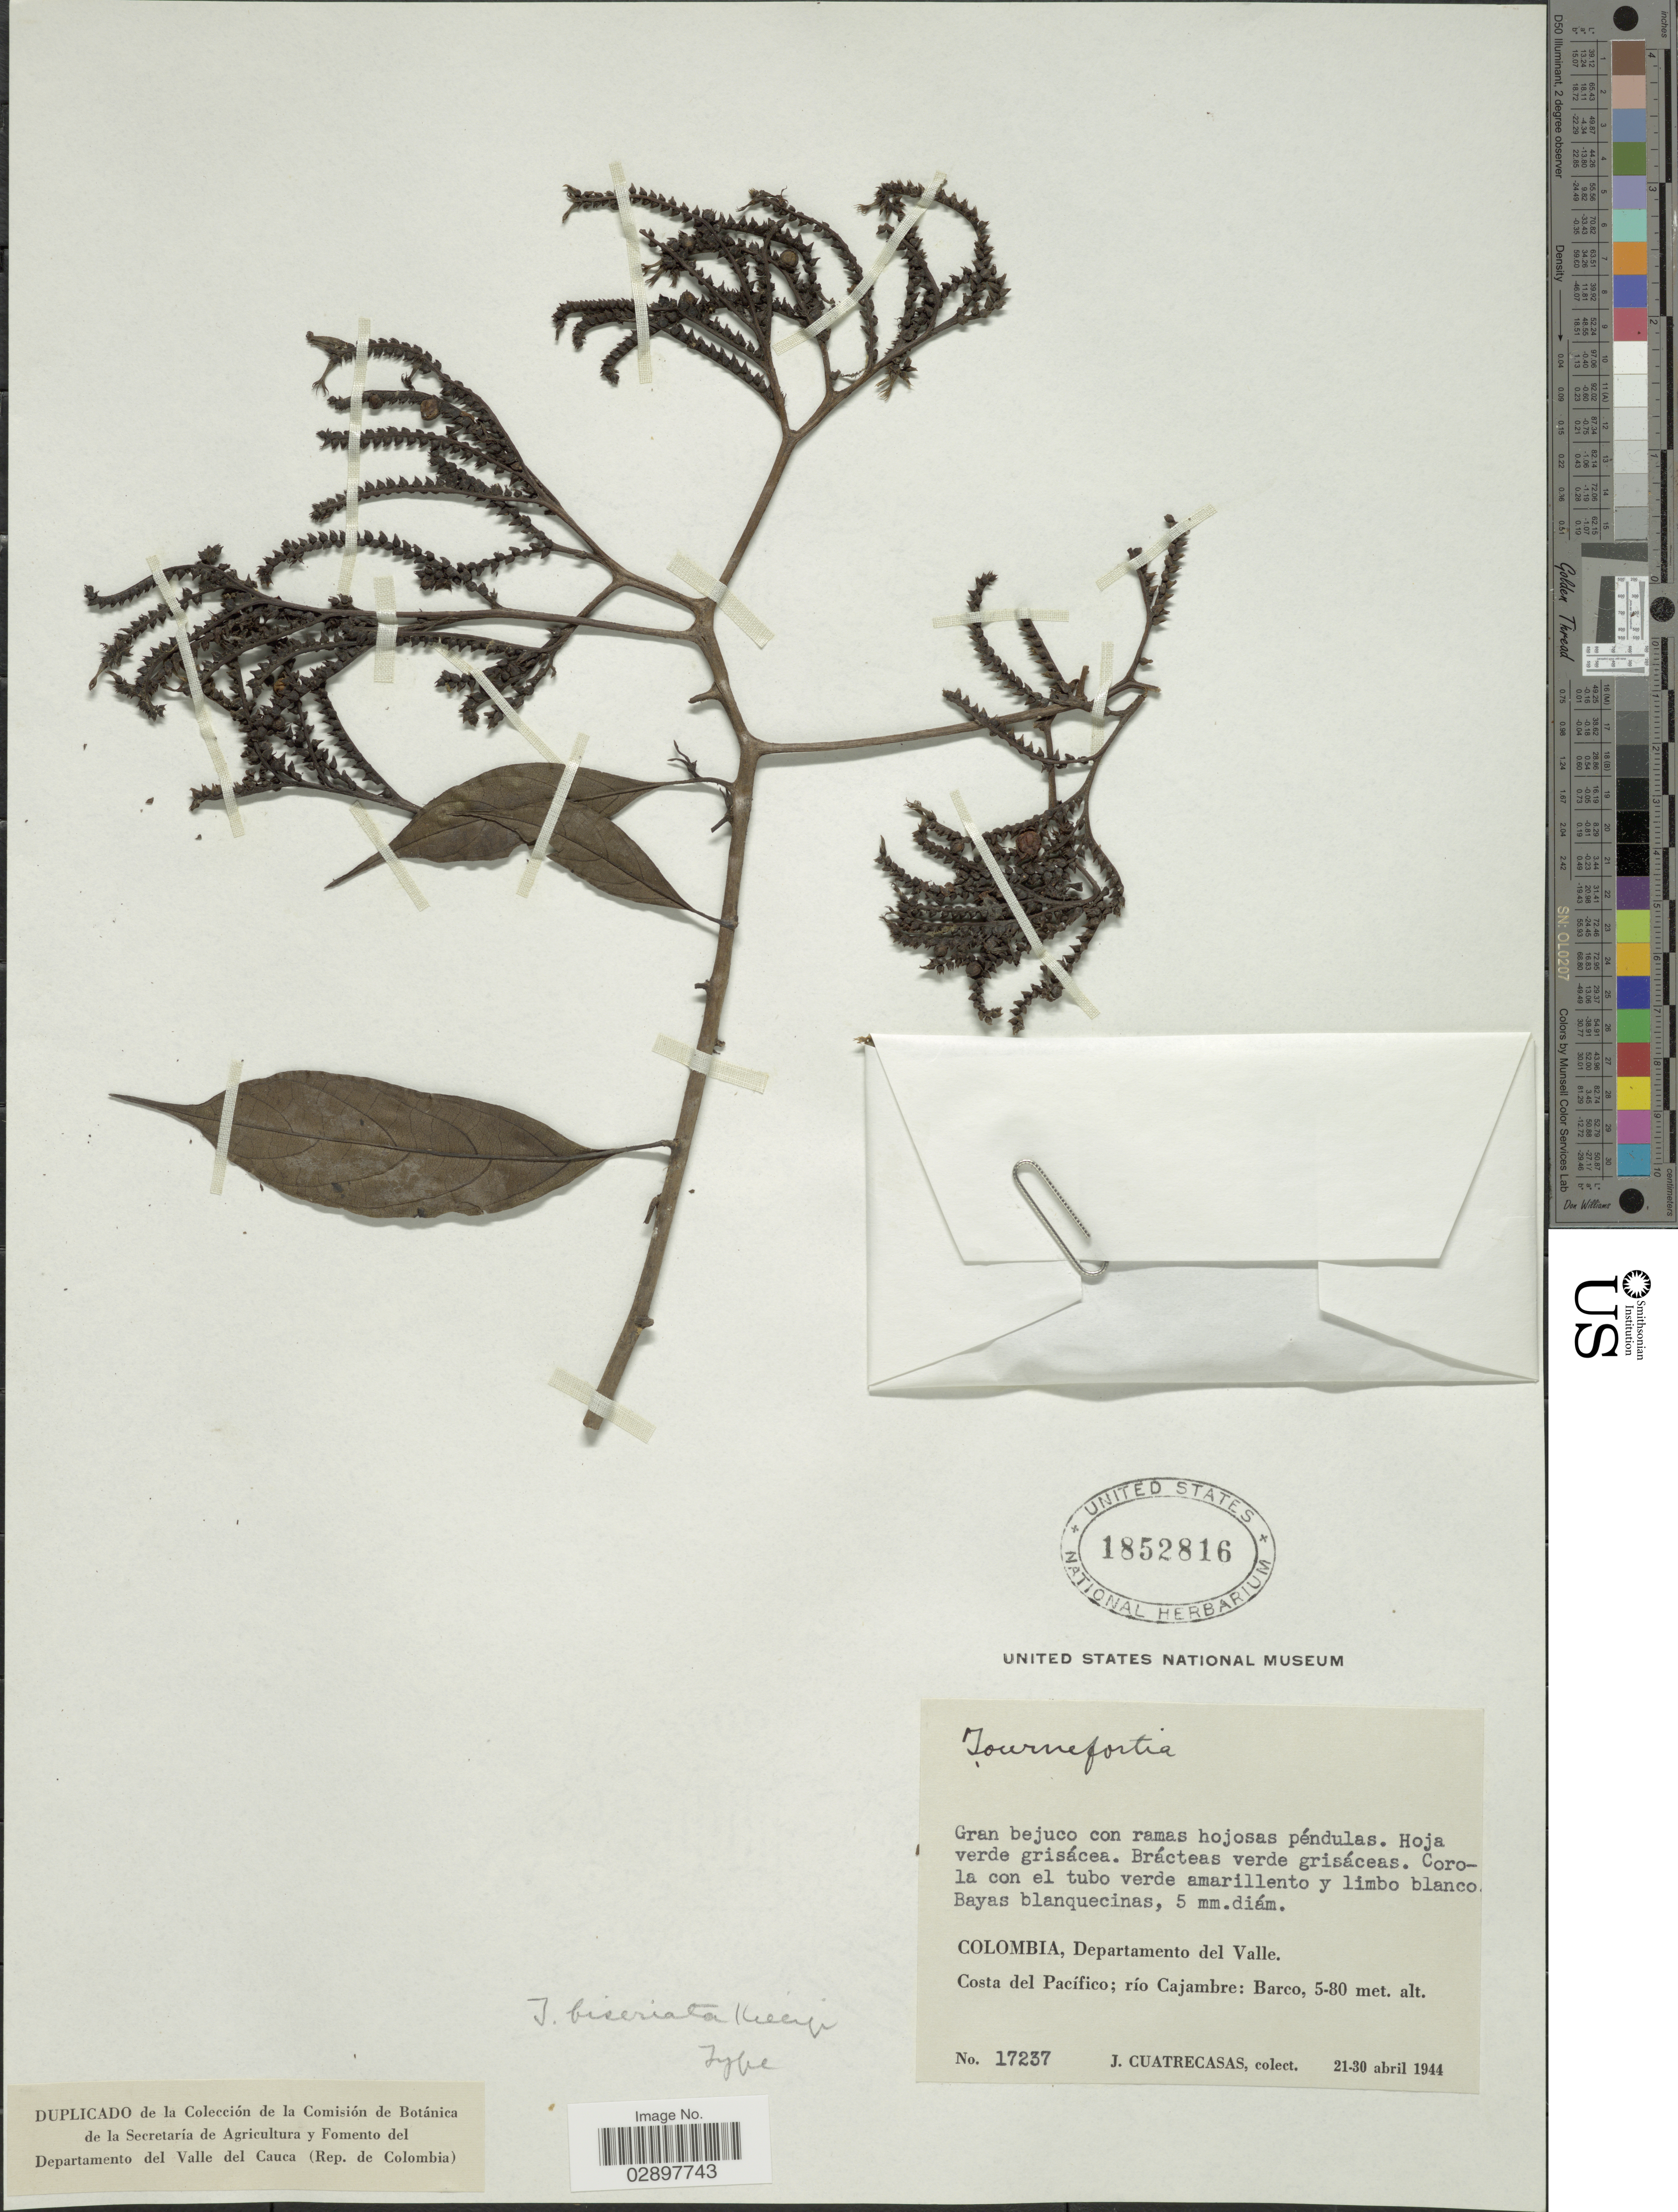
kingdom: Plantae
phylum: Tracheophyta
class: Magnoliopsida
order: Boraginales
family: Heliotropiaceae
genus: Tournefortia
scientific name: Tournefortia sp.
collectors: J. Cuatrecasas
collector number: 17237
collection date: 1944-04-21/1944-04-30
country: Colombia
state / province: Valle del Cauca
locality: Departamento del Valle. Costa del Pacífico; río Cajambre: Barco.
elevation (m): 5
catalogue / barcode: US 1852816